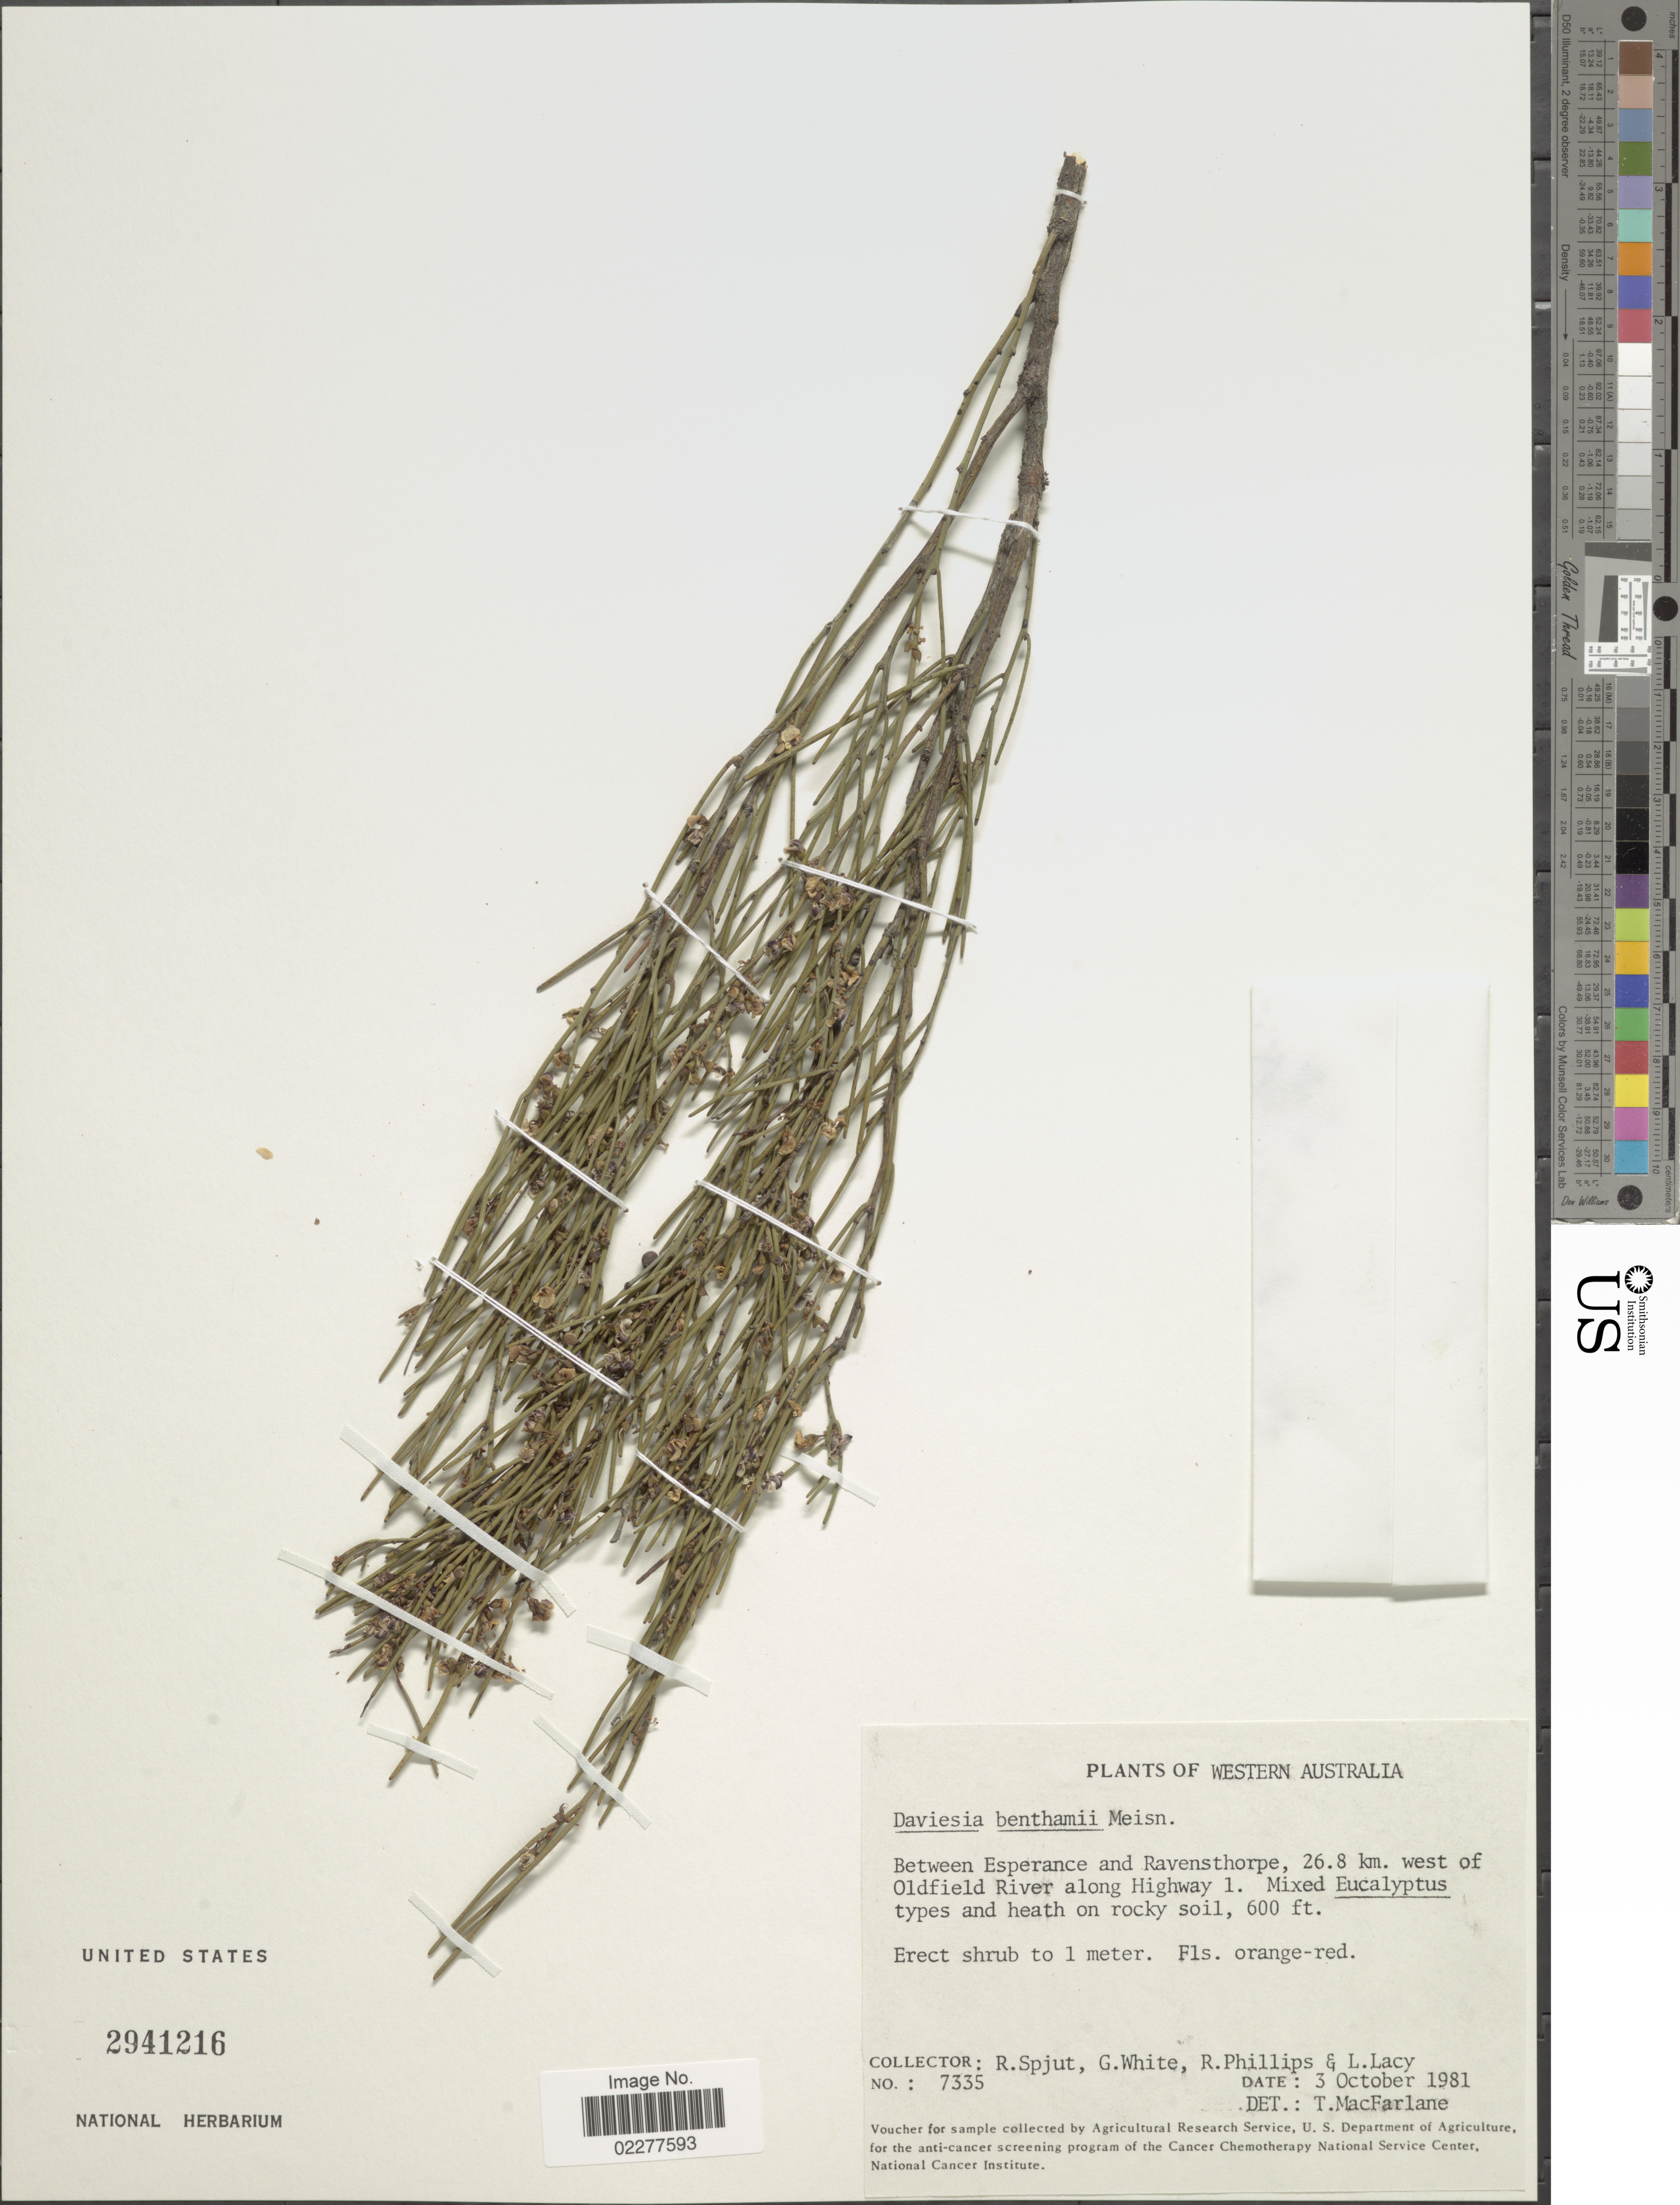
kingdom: Plantae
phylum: Tracheophyta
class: Magnoliopsida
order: Fabales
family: Fabaceae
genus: Daviesia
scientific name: Daviesia benthamii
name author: Meisn.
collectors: R. Spjut, G. White, R. Phillips & L. Lacy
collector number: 7335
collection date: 1981-10-03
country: Australia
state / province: Western Australia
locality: Between Esperance and Ravensthorpe, 26.8 km west of Oldfield River along Highway 1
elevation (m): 183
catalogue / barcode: US 2941216